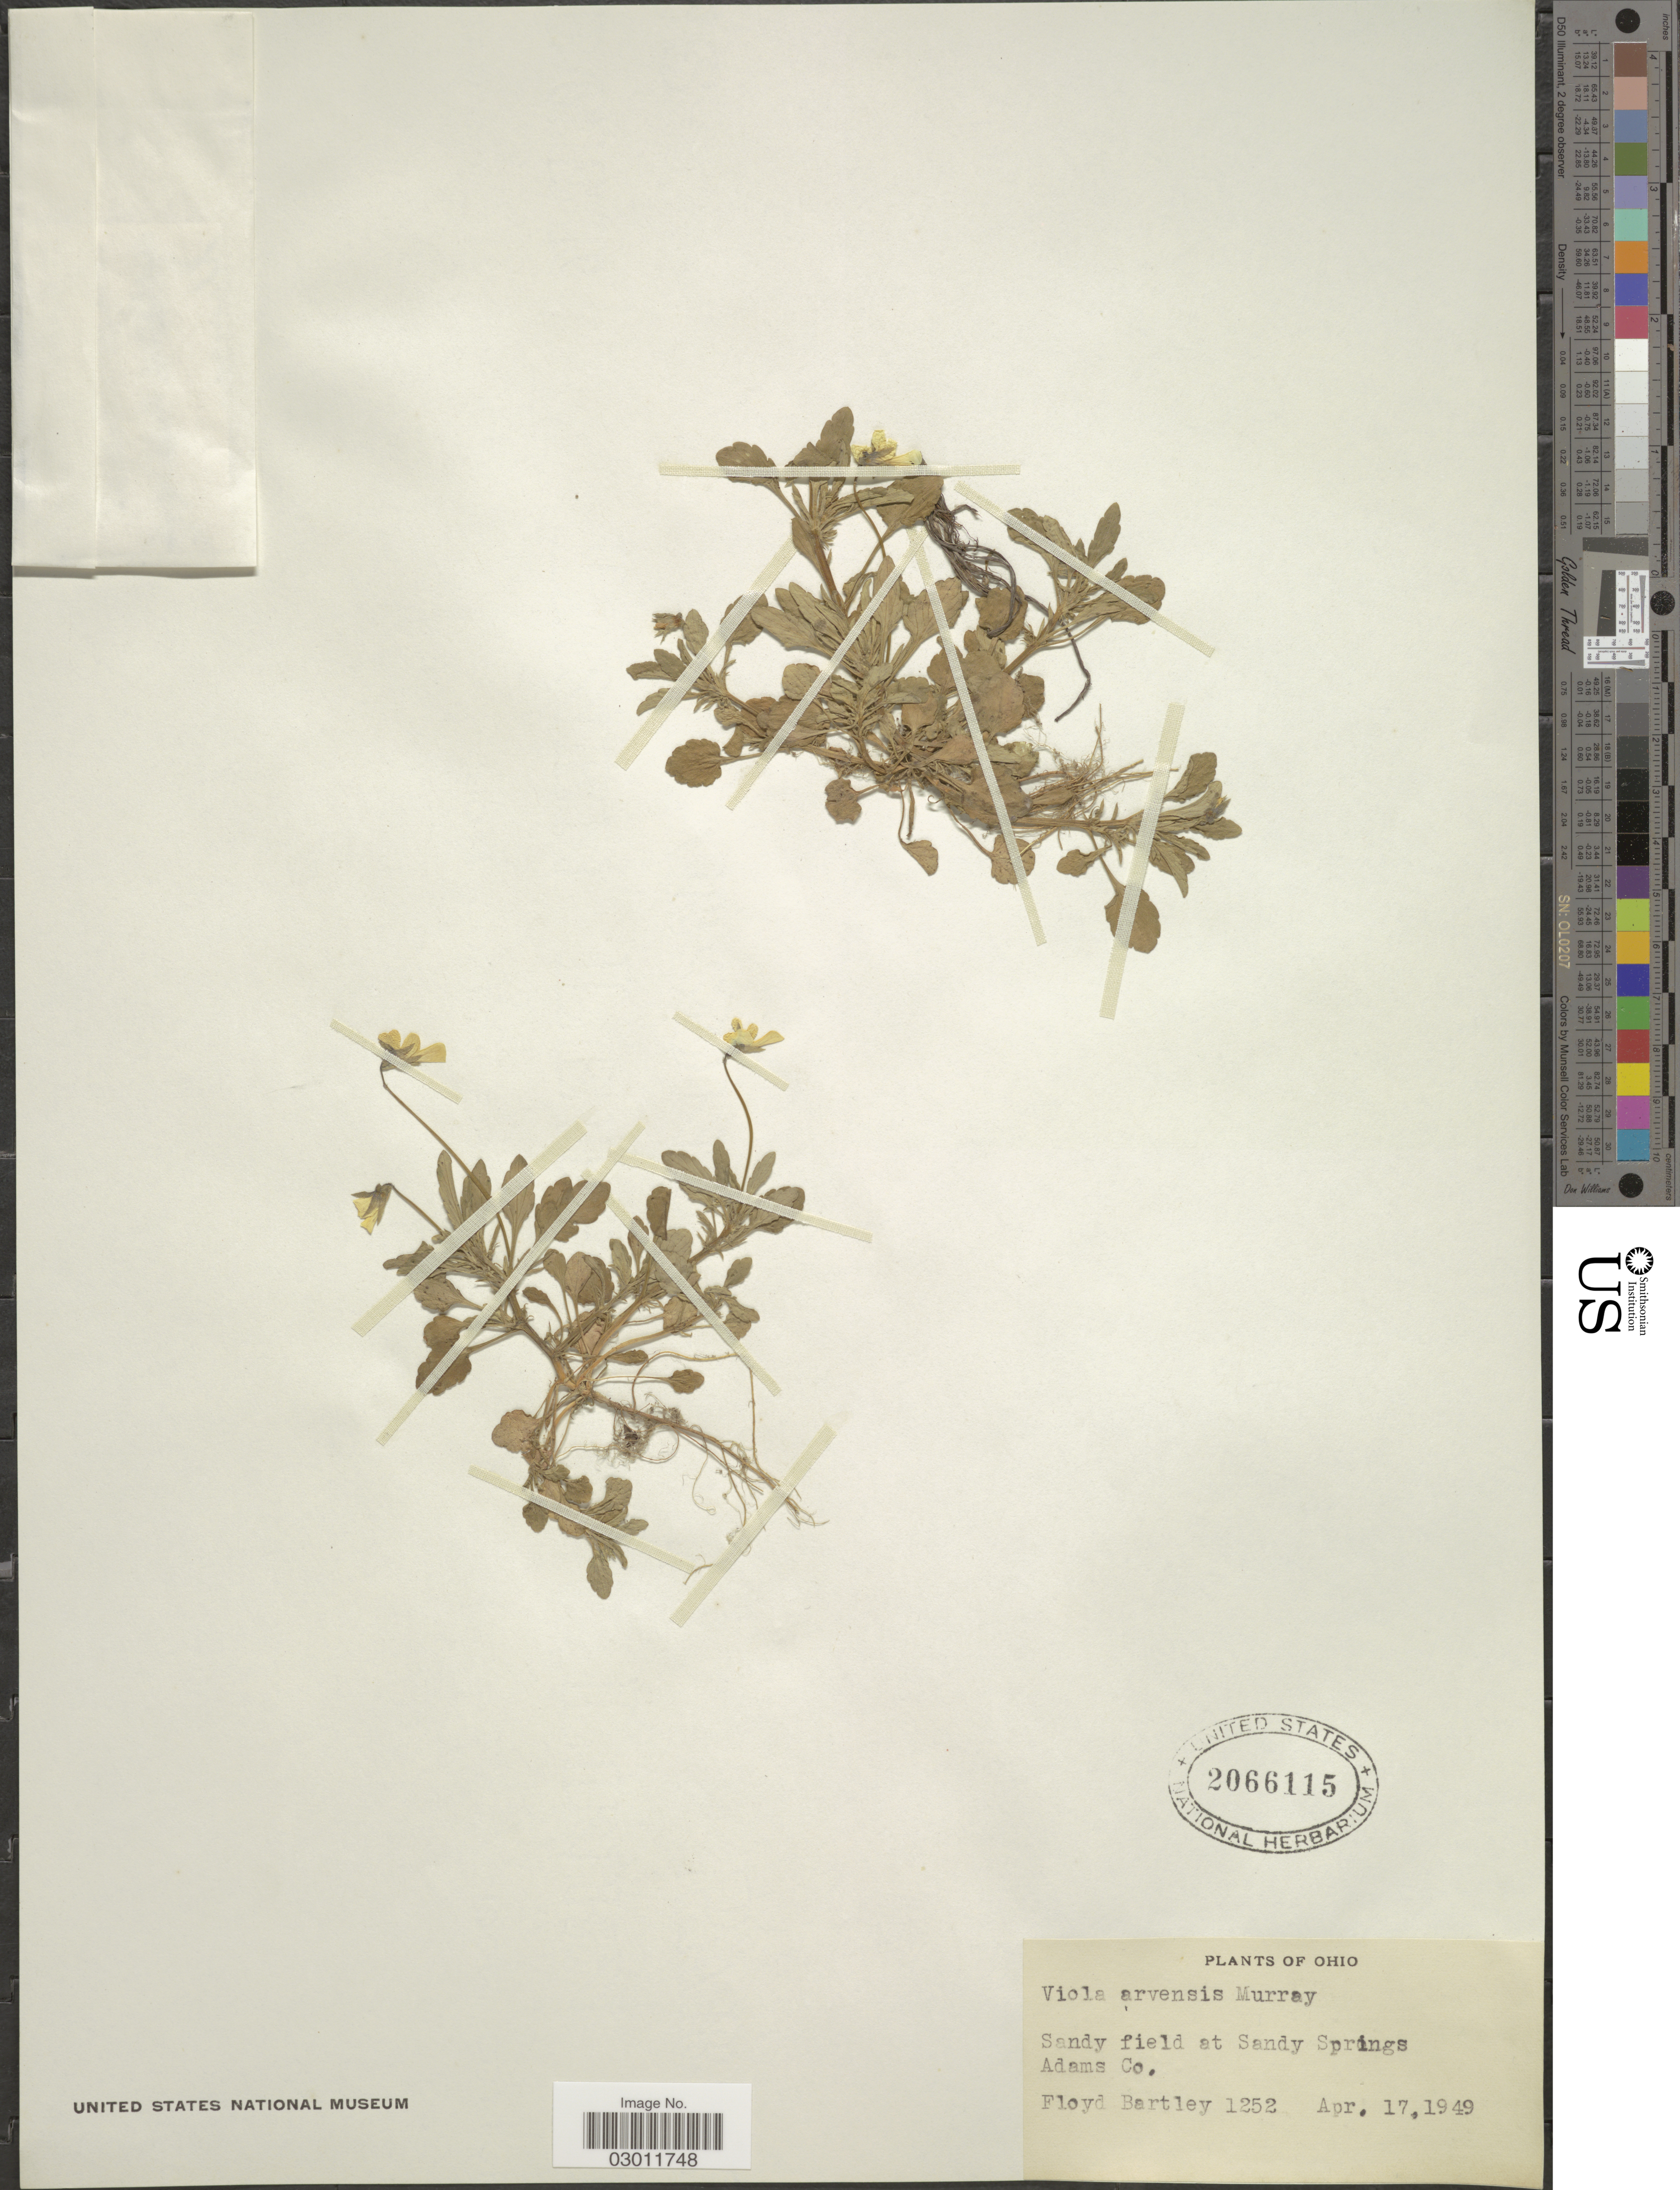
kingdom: Plantae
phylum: Tracheophyta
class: Magnoliopsida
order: Malpighiales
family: Violaceae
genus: Viola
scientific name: Viola arvensis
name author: Murray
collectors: F. Bartley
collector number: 1252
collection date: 1949-04-17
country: United States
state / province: Ohio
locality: Sandy field at Sandy Springs. Adams Co.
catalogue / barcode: US 2066115